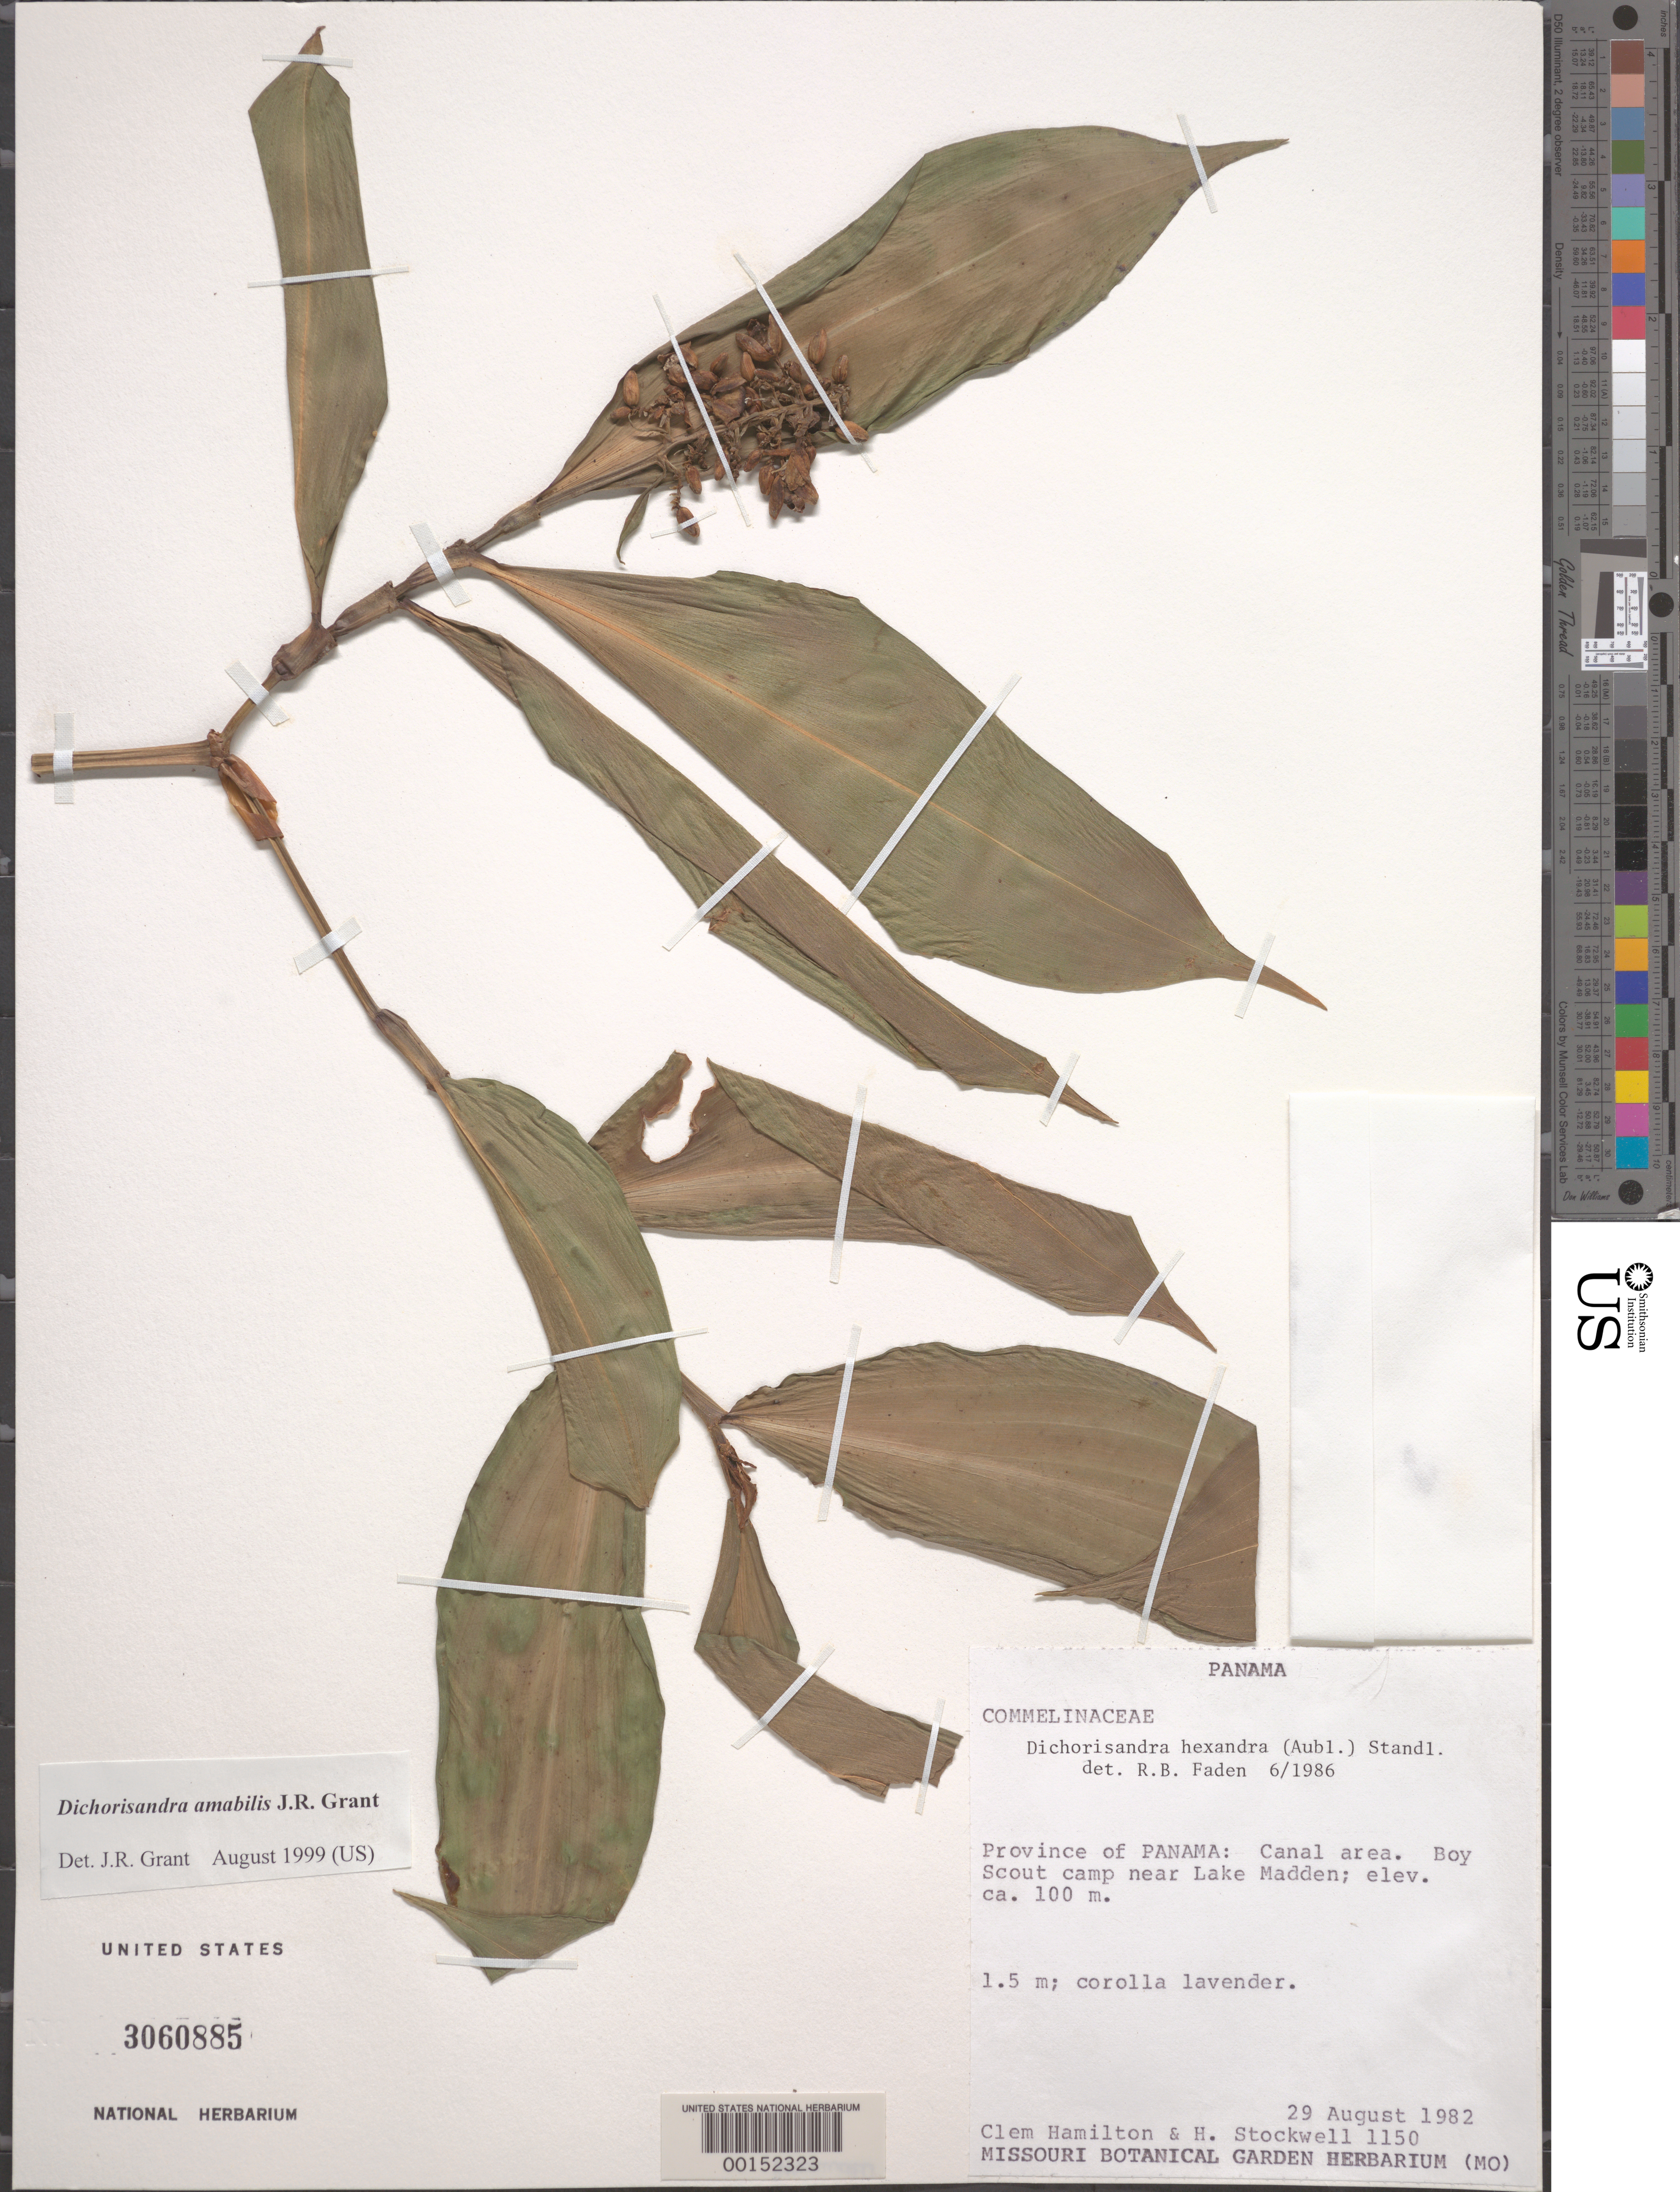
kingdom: Plantae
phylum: Tracheophyta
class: Liliopsida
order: Commelinales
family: Commelinaceae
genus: Dichorisandra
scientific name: Dichorisandra hexandra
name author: (Aubl.) Standl.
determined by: Faden, Robert B., (US), Smithsonian Institution - National Museum of Natural History (UNITED STATES)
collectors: C. Hamilton & H. Stockwell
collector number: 1150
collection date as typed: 29 Aug 1982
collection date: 1982-08-29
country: Panama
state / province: Panamá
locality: Canal area, near Lake Madden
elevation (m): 100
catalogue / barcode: US 3060885